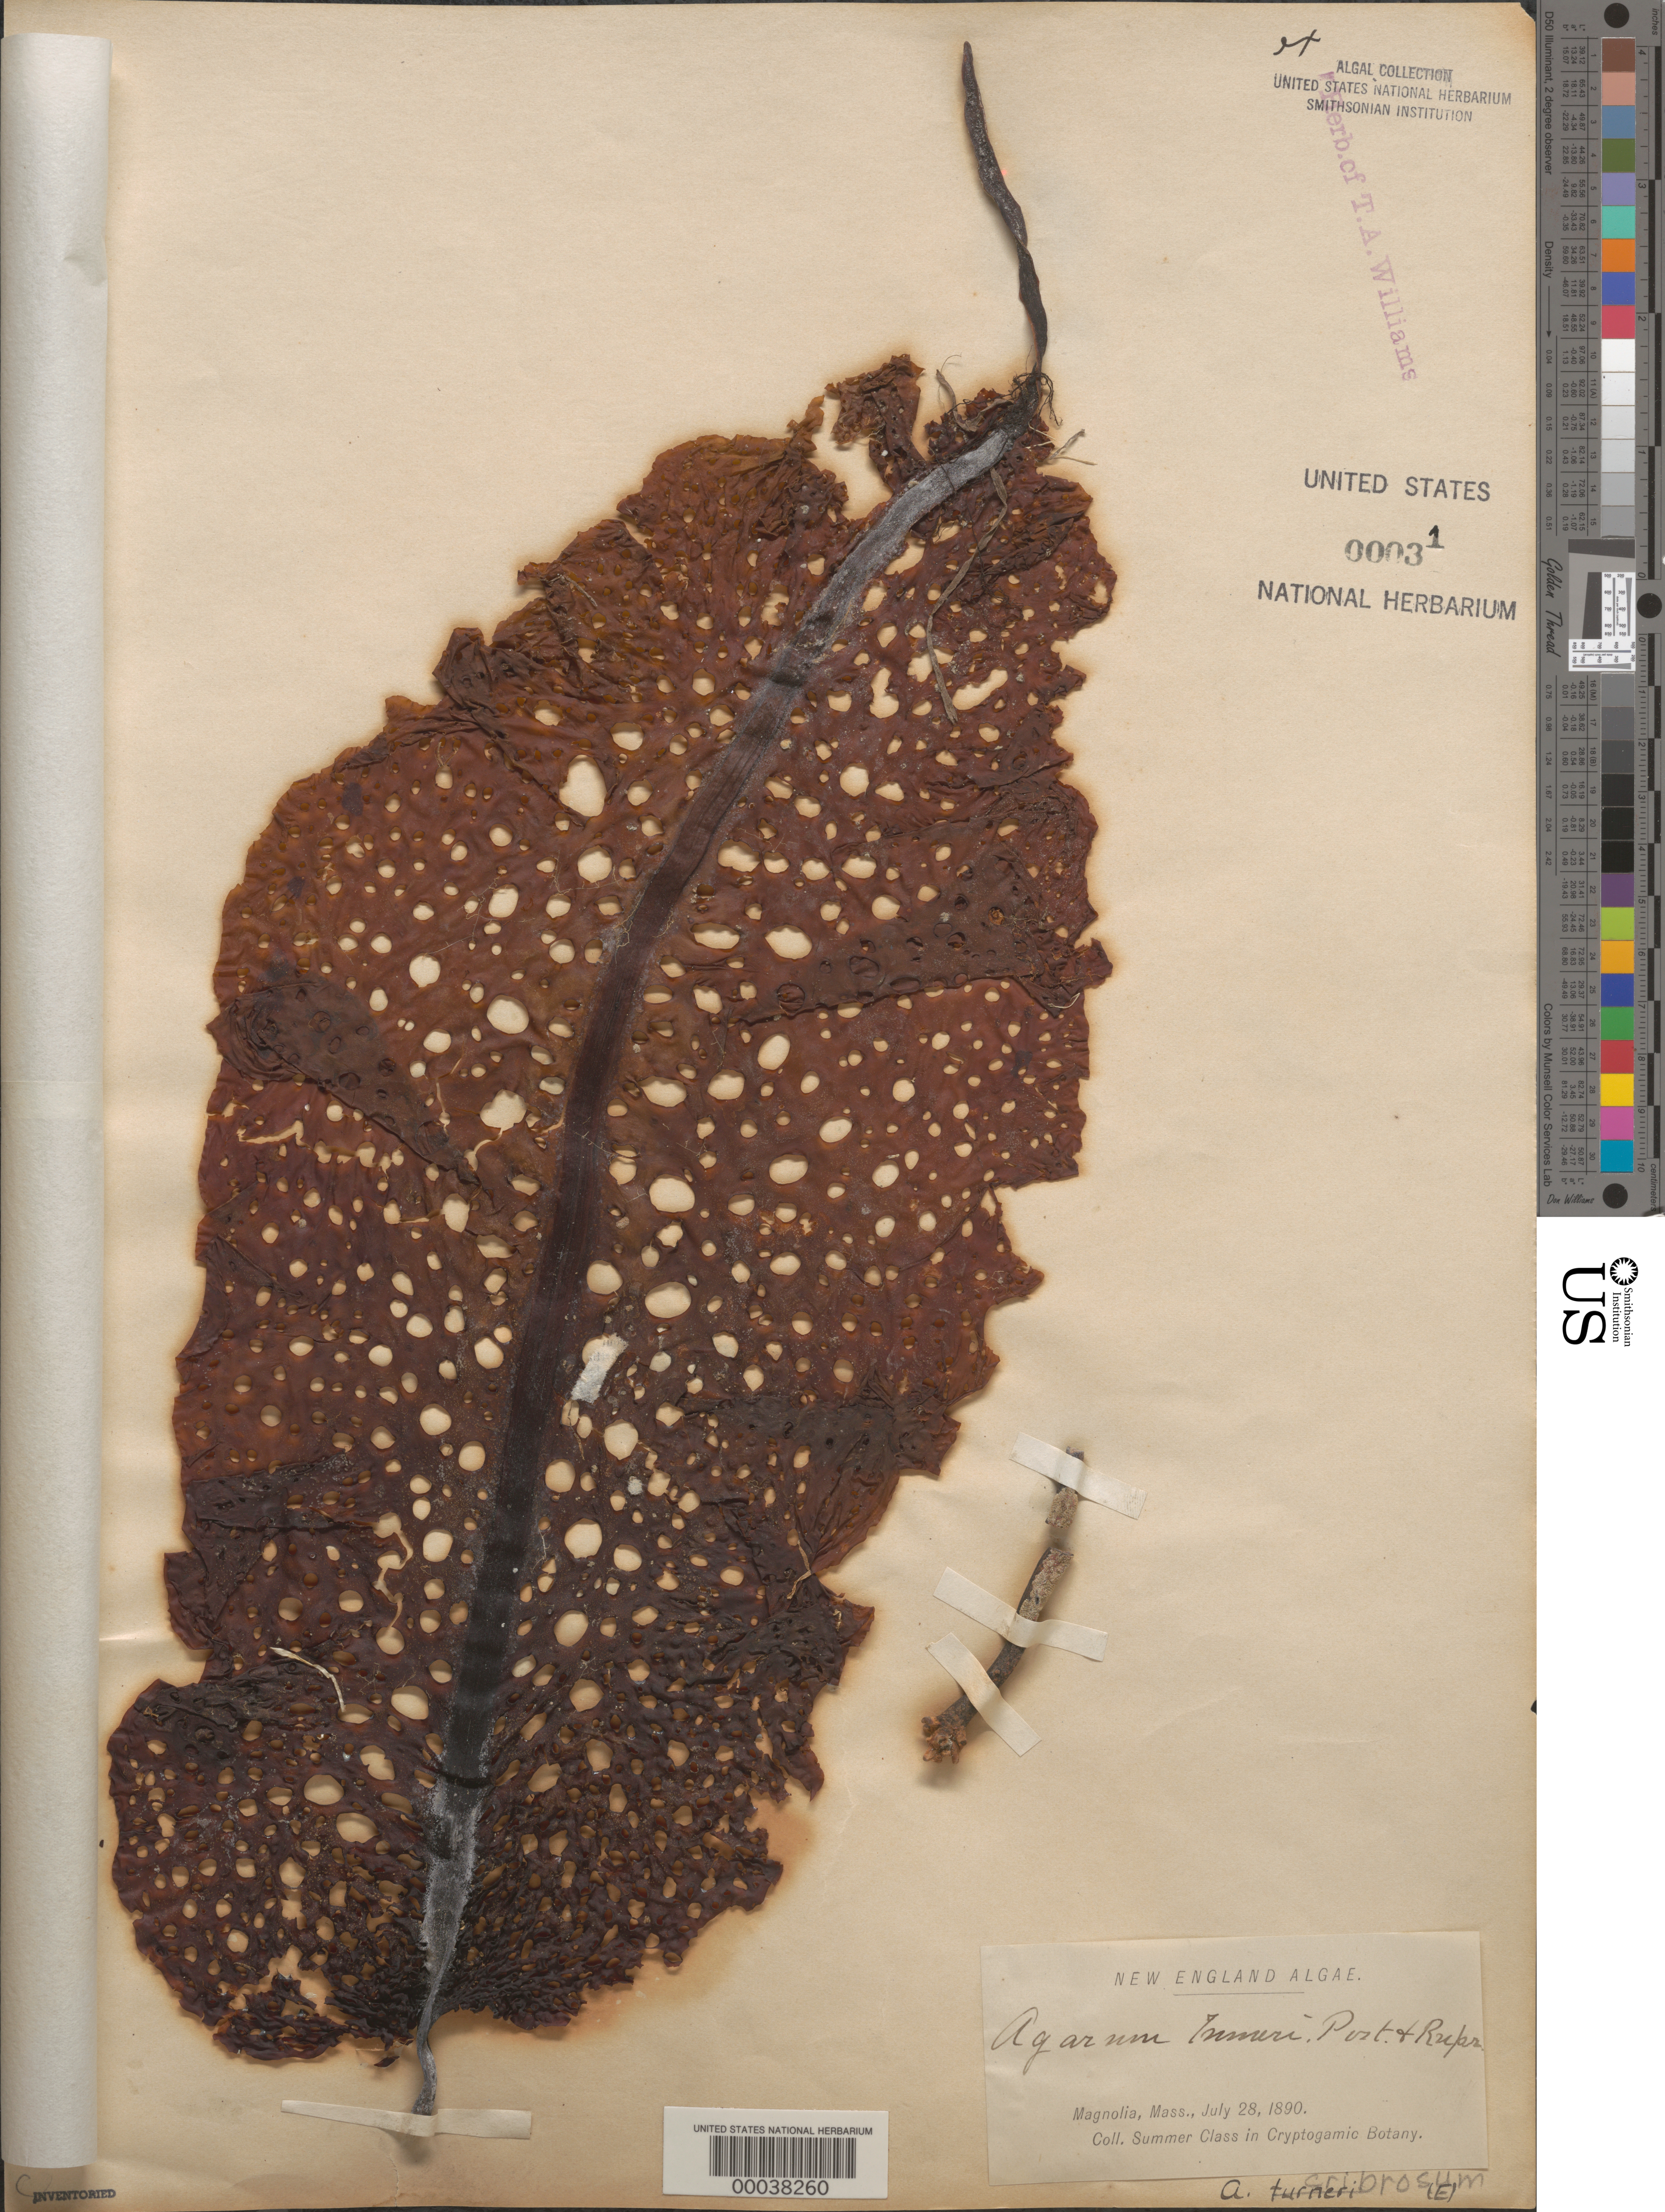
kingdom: Chromista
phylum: Ochrophyta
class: Phaeophyceae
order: Laminariales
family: Costariaceae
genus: Agarum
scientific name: Agarum cribrosum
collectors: Cryptogamic Botany Summer Clas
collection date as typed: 28 Jul 1890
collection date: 1890-07-28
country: United States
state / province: Massachusetts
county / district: Essex County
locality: Magnolia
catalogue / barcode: US 31